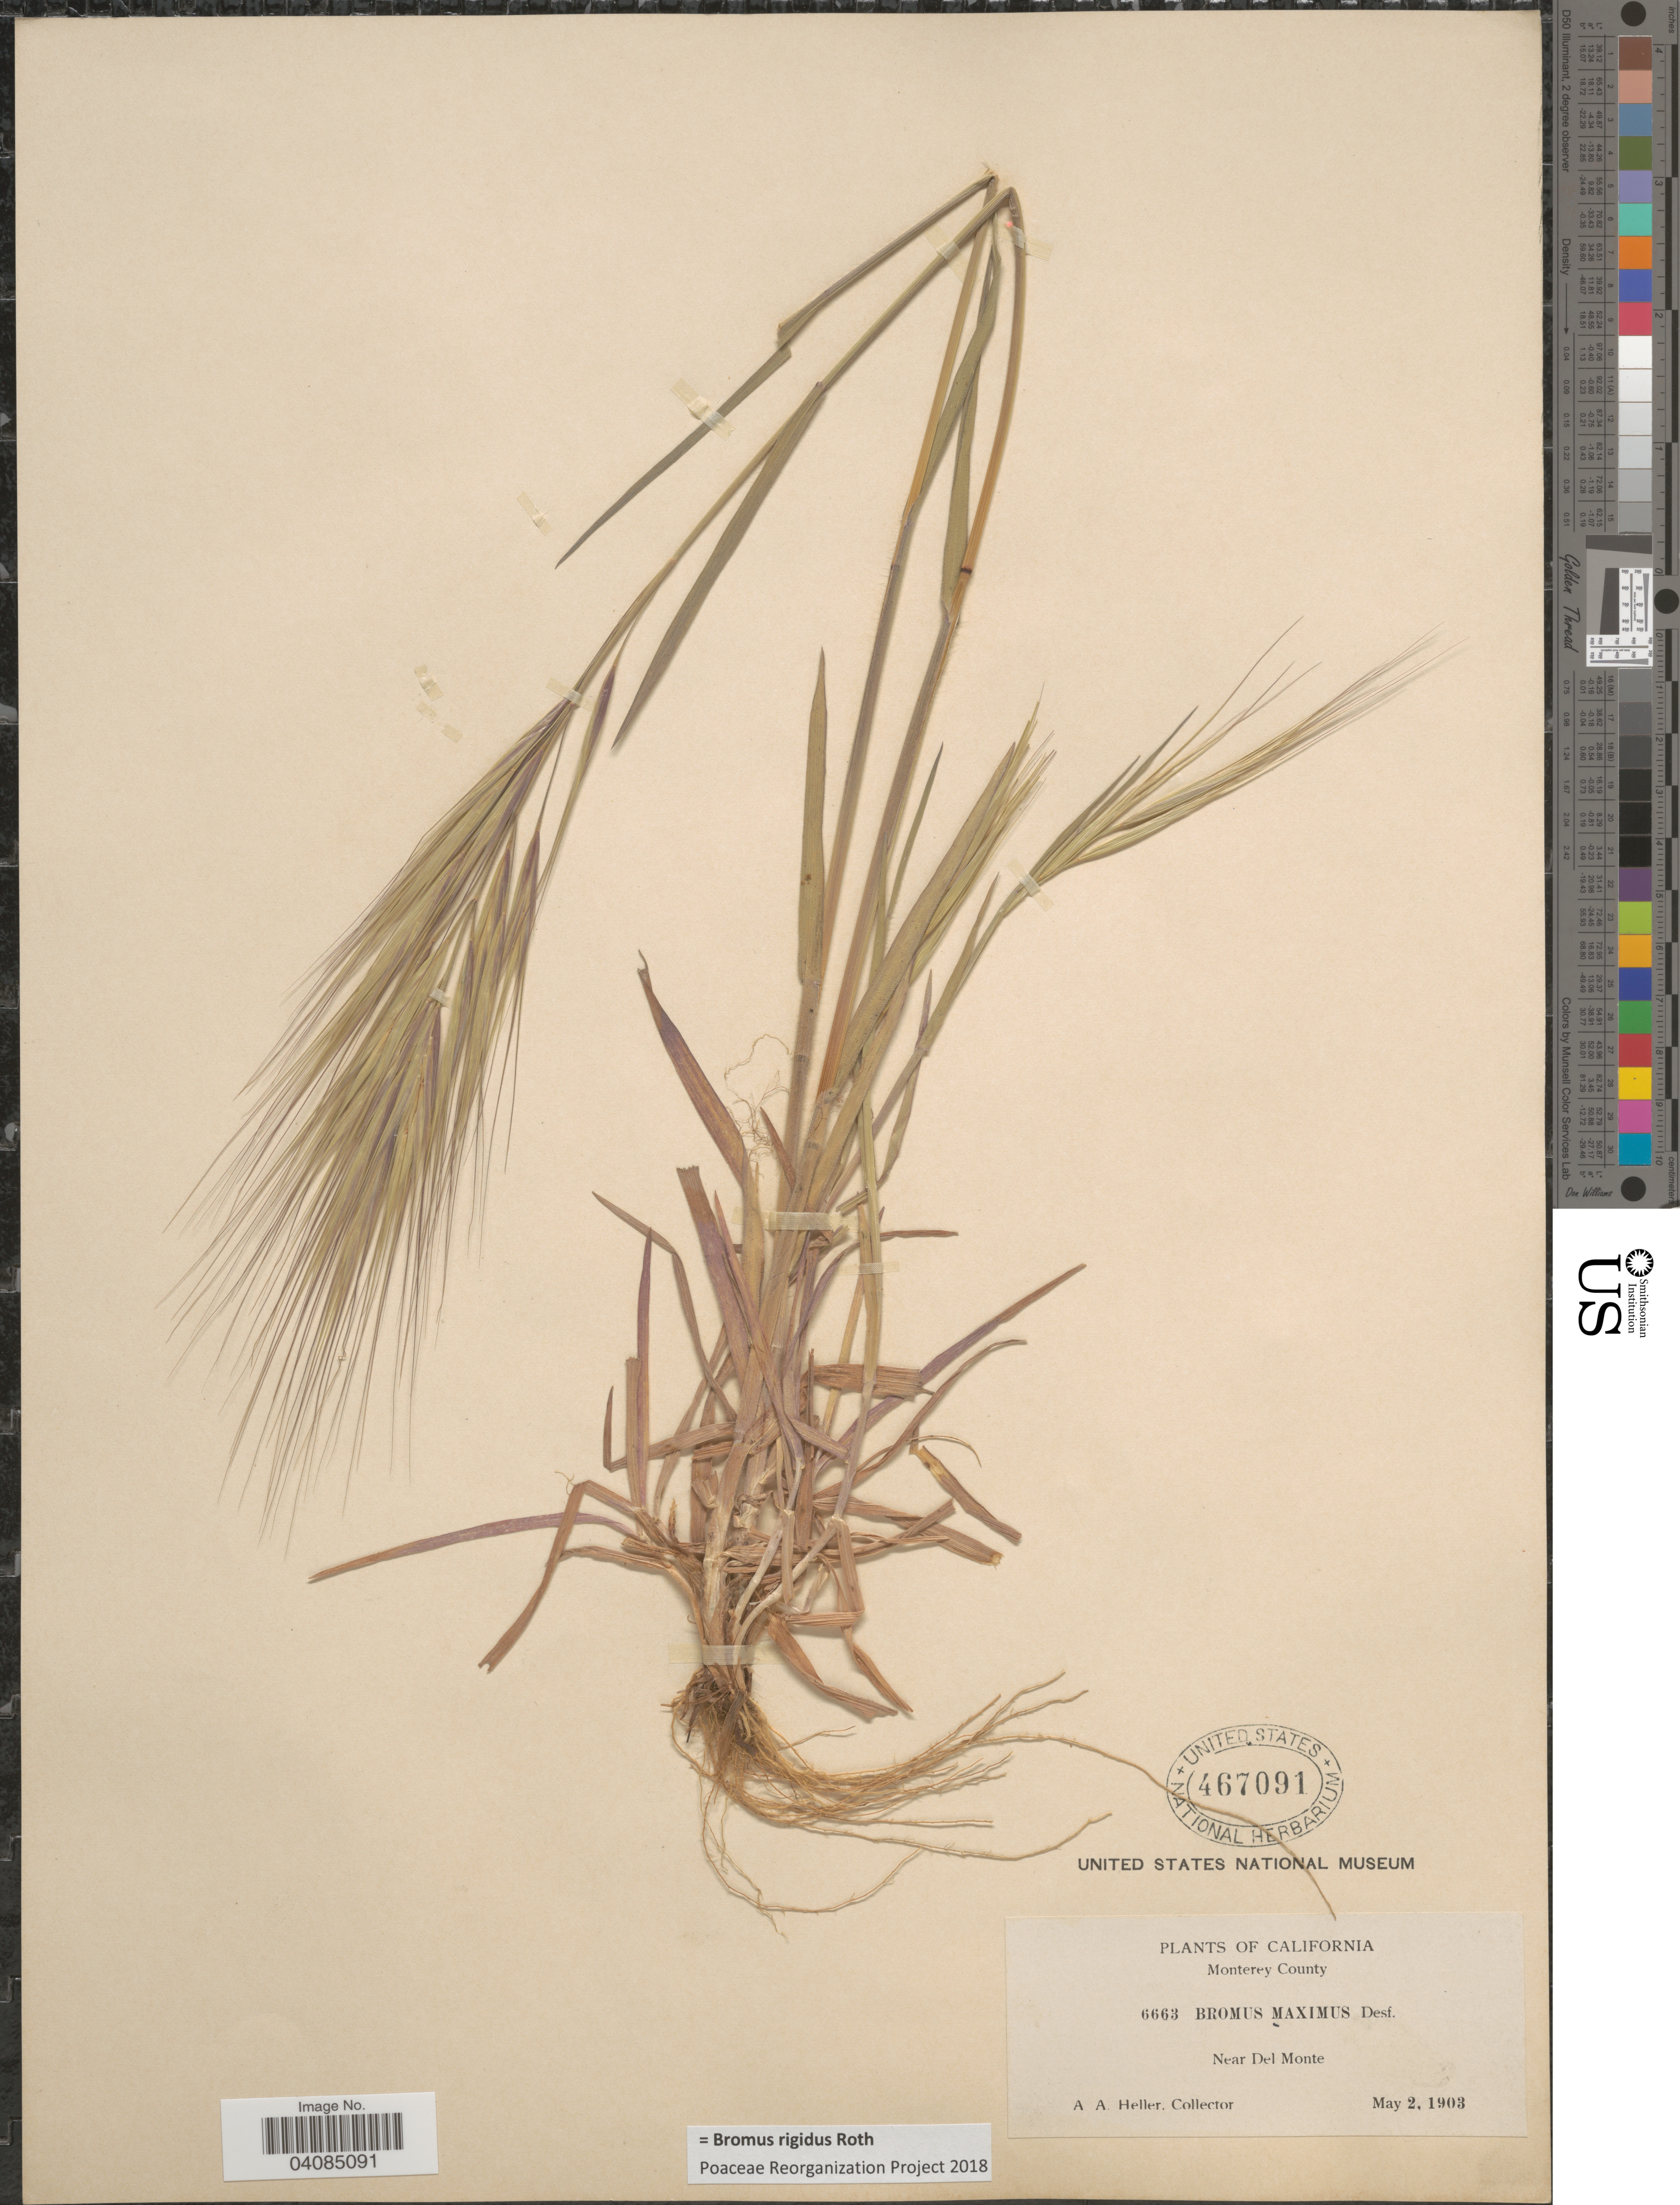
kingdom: Plantae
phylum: Tracheophyta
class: Liliopsida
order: Poales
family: Poaceae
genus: Bromus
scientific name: Bromus rigidus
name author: Roth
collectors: A. A. Heller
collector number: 6663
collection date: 1903-05-02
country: United States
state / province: California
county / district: Monterey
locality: Monterey County. Near Del Monte.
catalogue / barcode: US 467091